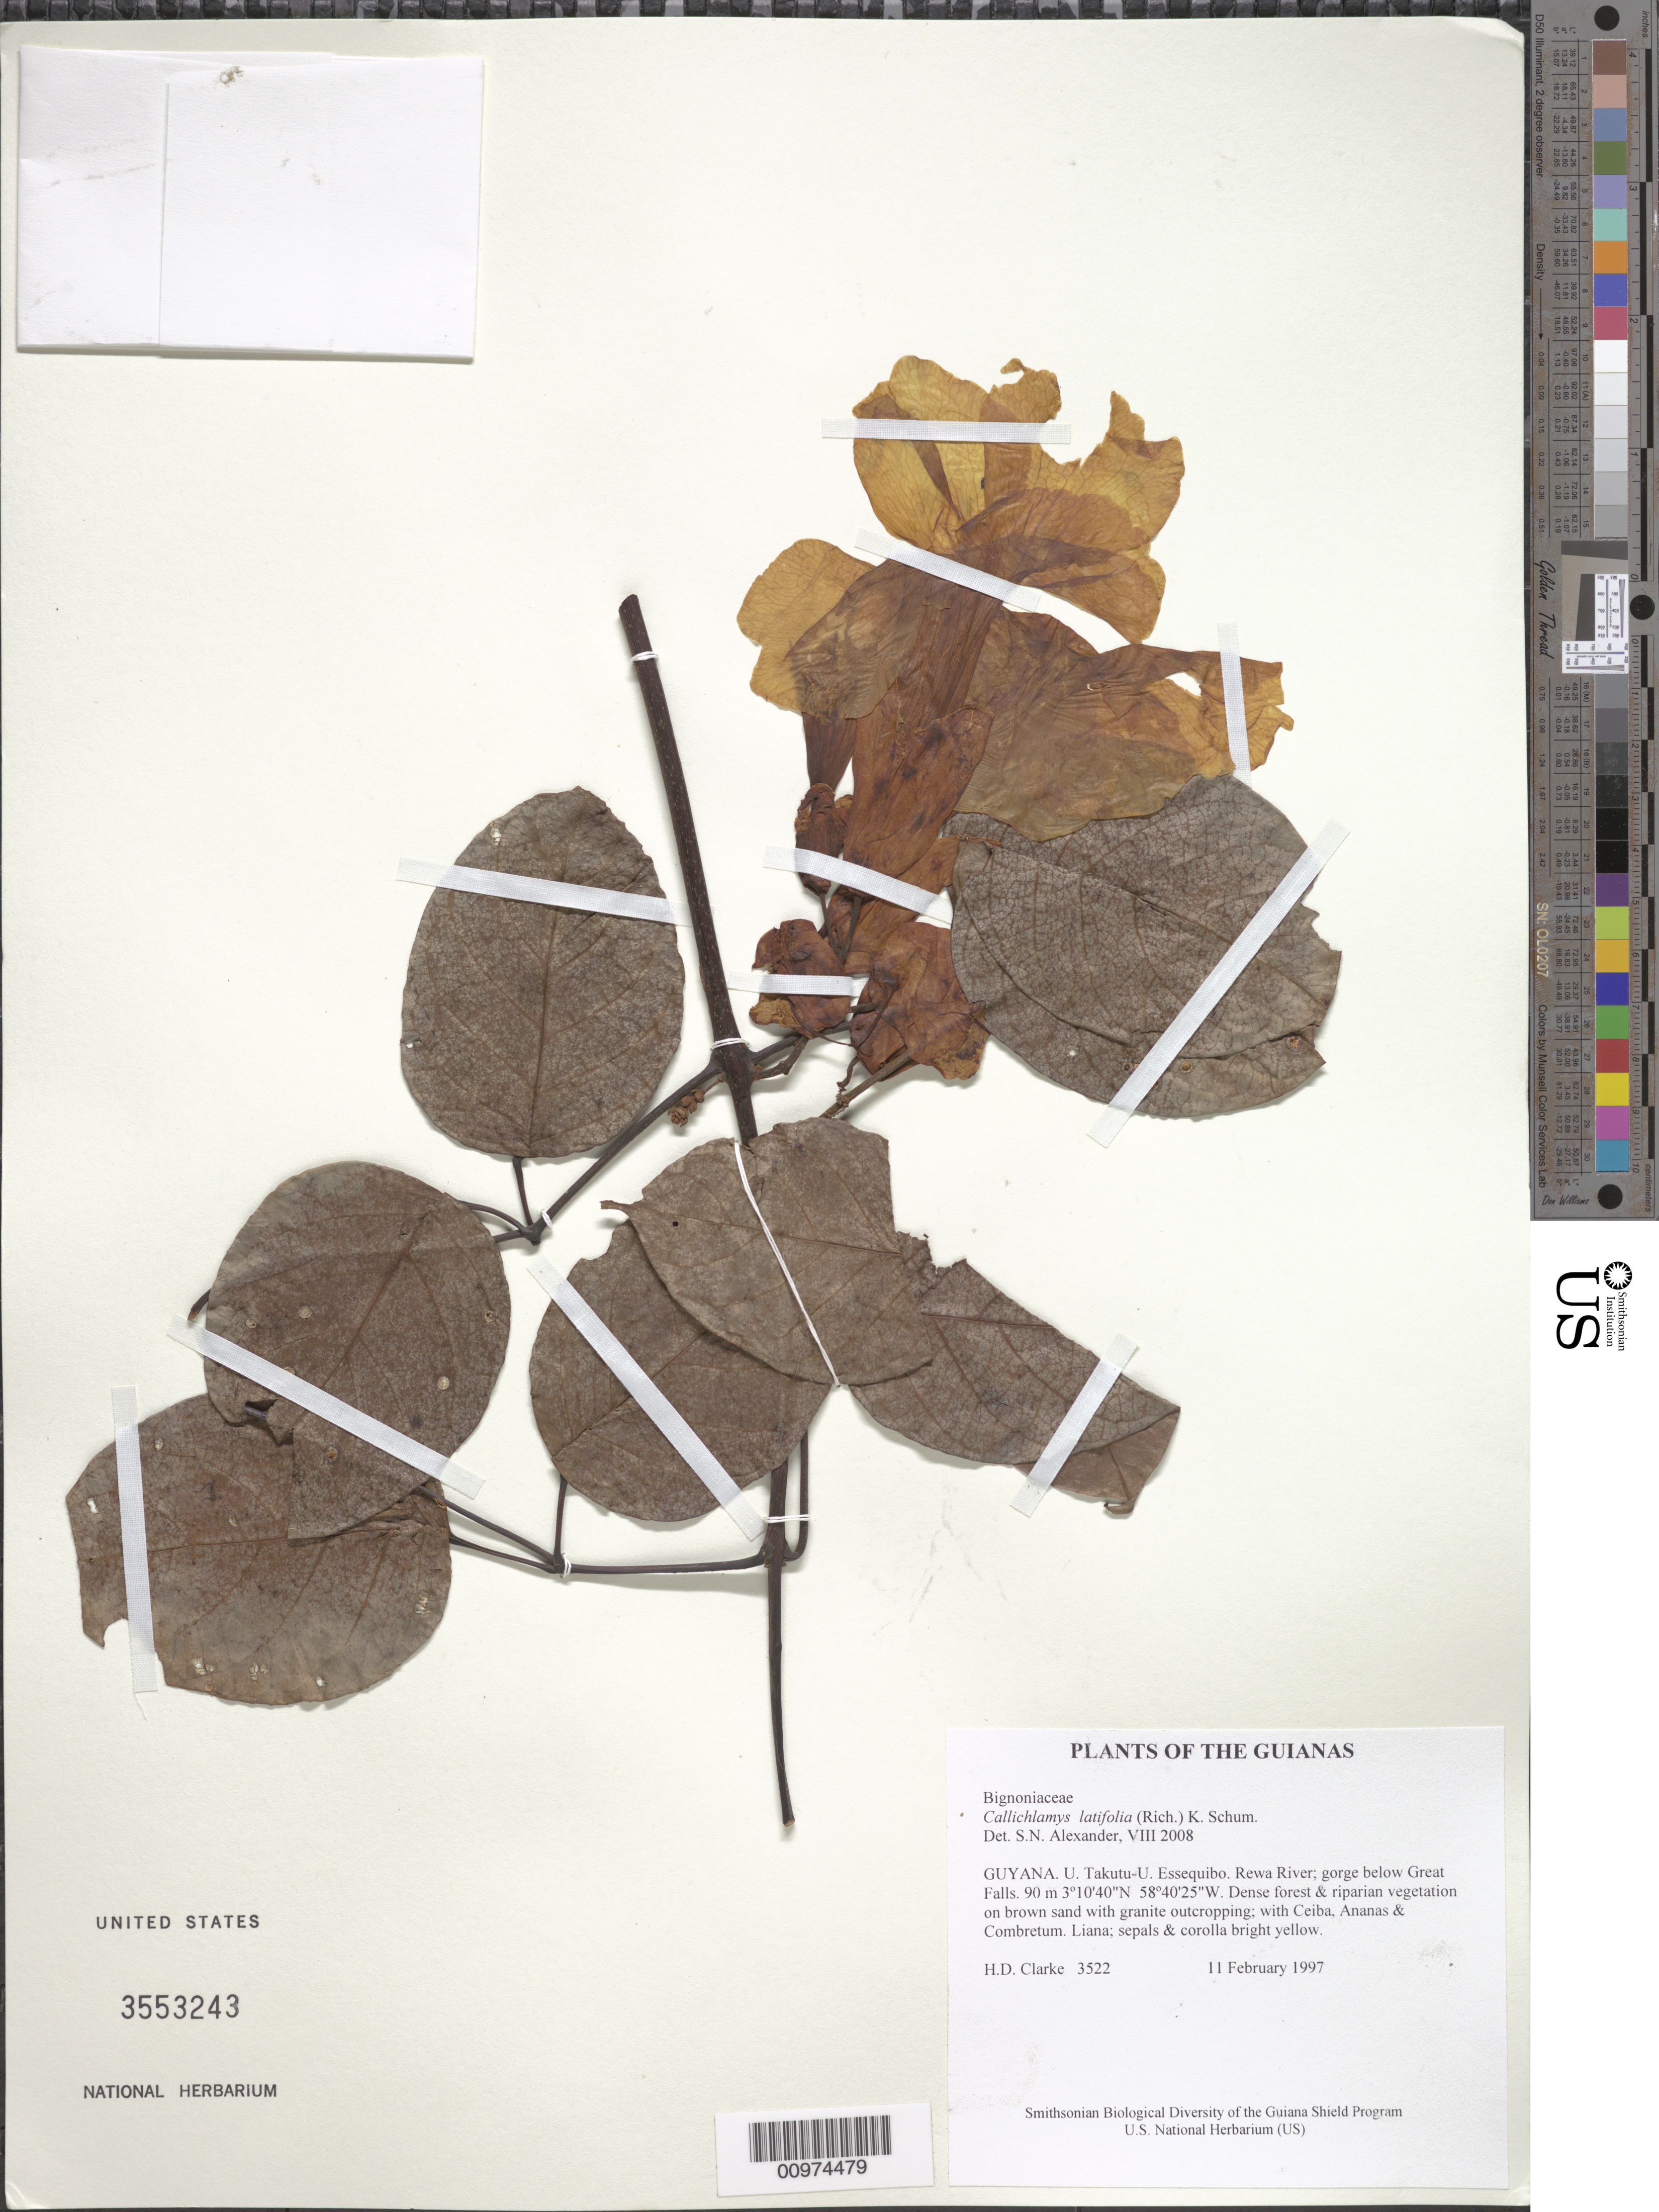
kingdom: Plantae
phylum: Tracheophyta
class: Magnoliopsida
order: Lamiales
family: Bignoniaceae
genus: Callichlamys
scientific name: Callichlamys latifolia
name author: (Rich.) K. Schum.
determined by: Alexander, S. N.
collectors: H. D. Clarke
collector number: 3522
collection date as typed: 11 February 1997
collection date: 1997-02-11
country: Guyana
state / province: U. Takutu-U. Essequibo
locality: Rewa River; gorge below Great Falls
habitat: Dense forest & riparian vegetation on brown sand with granite outcropping; with Ceiba, Ananas & Combretum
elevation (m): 90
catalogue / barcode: US 3553243